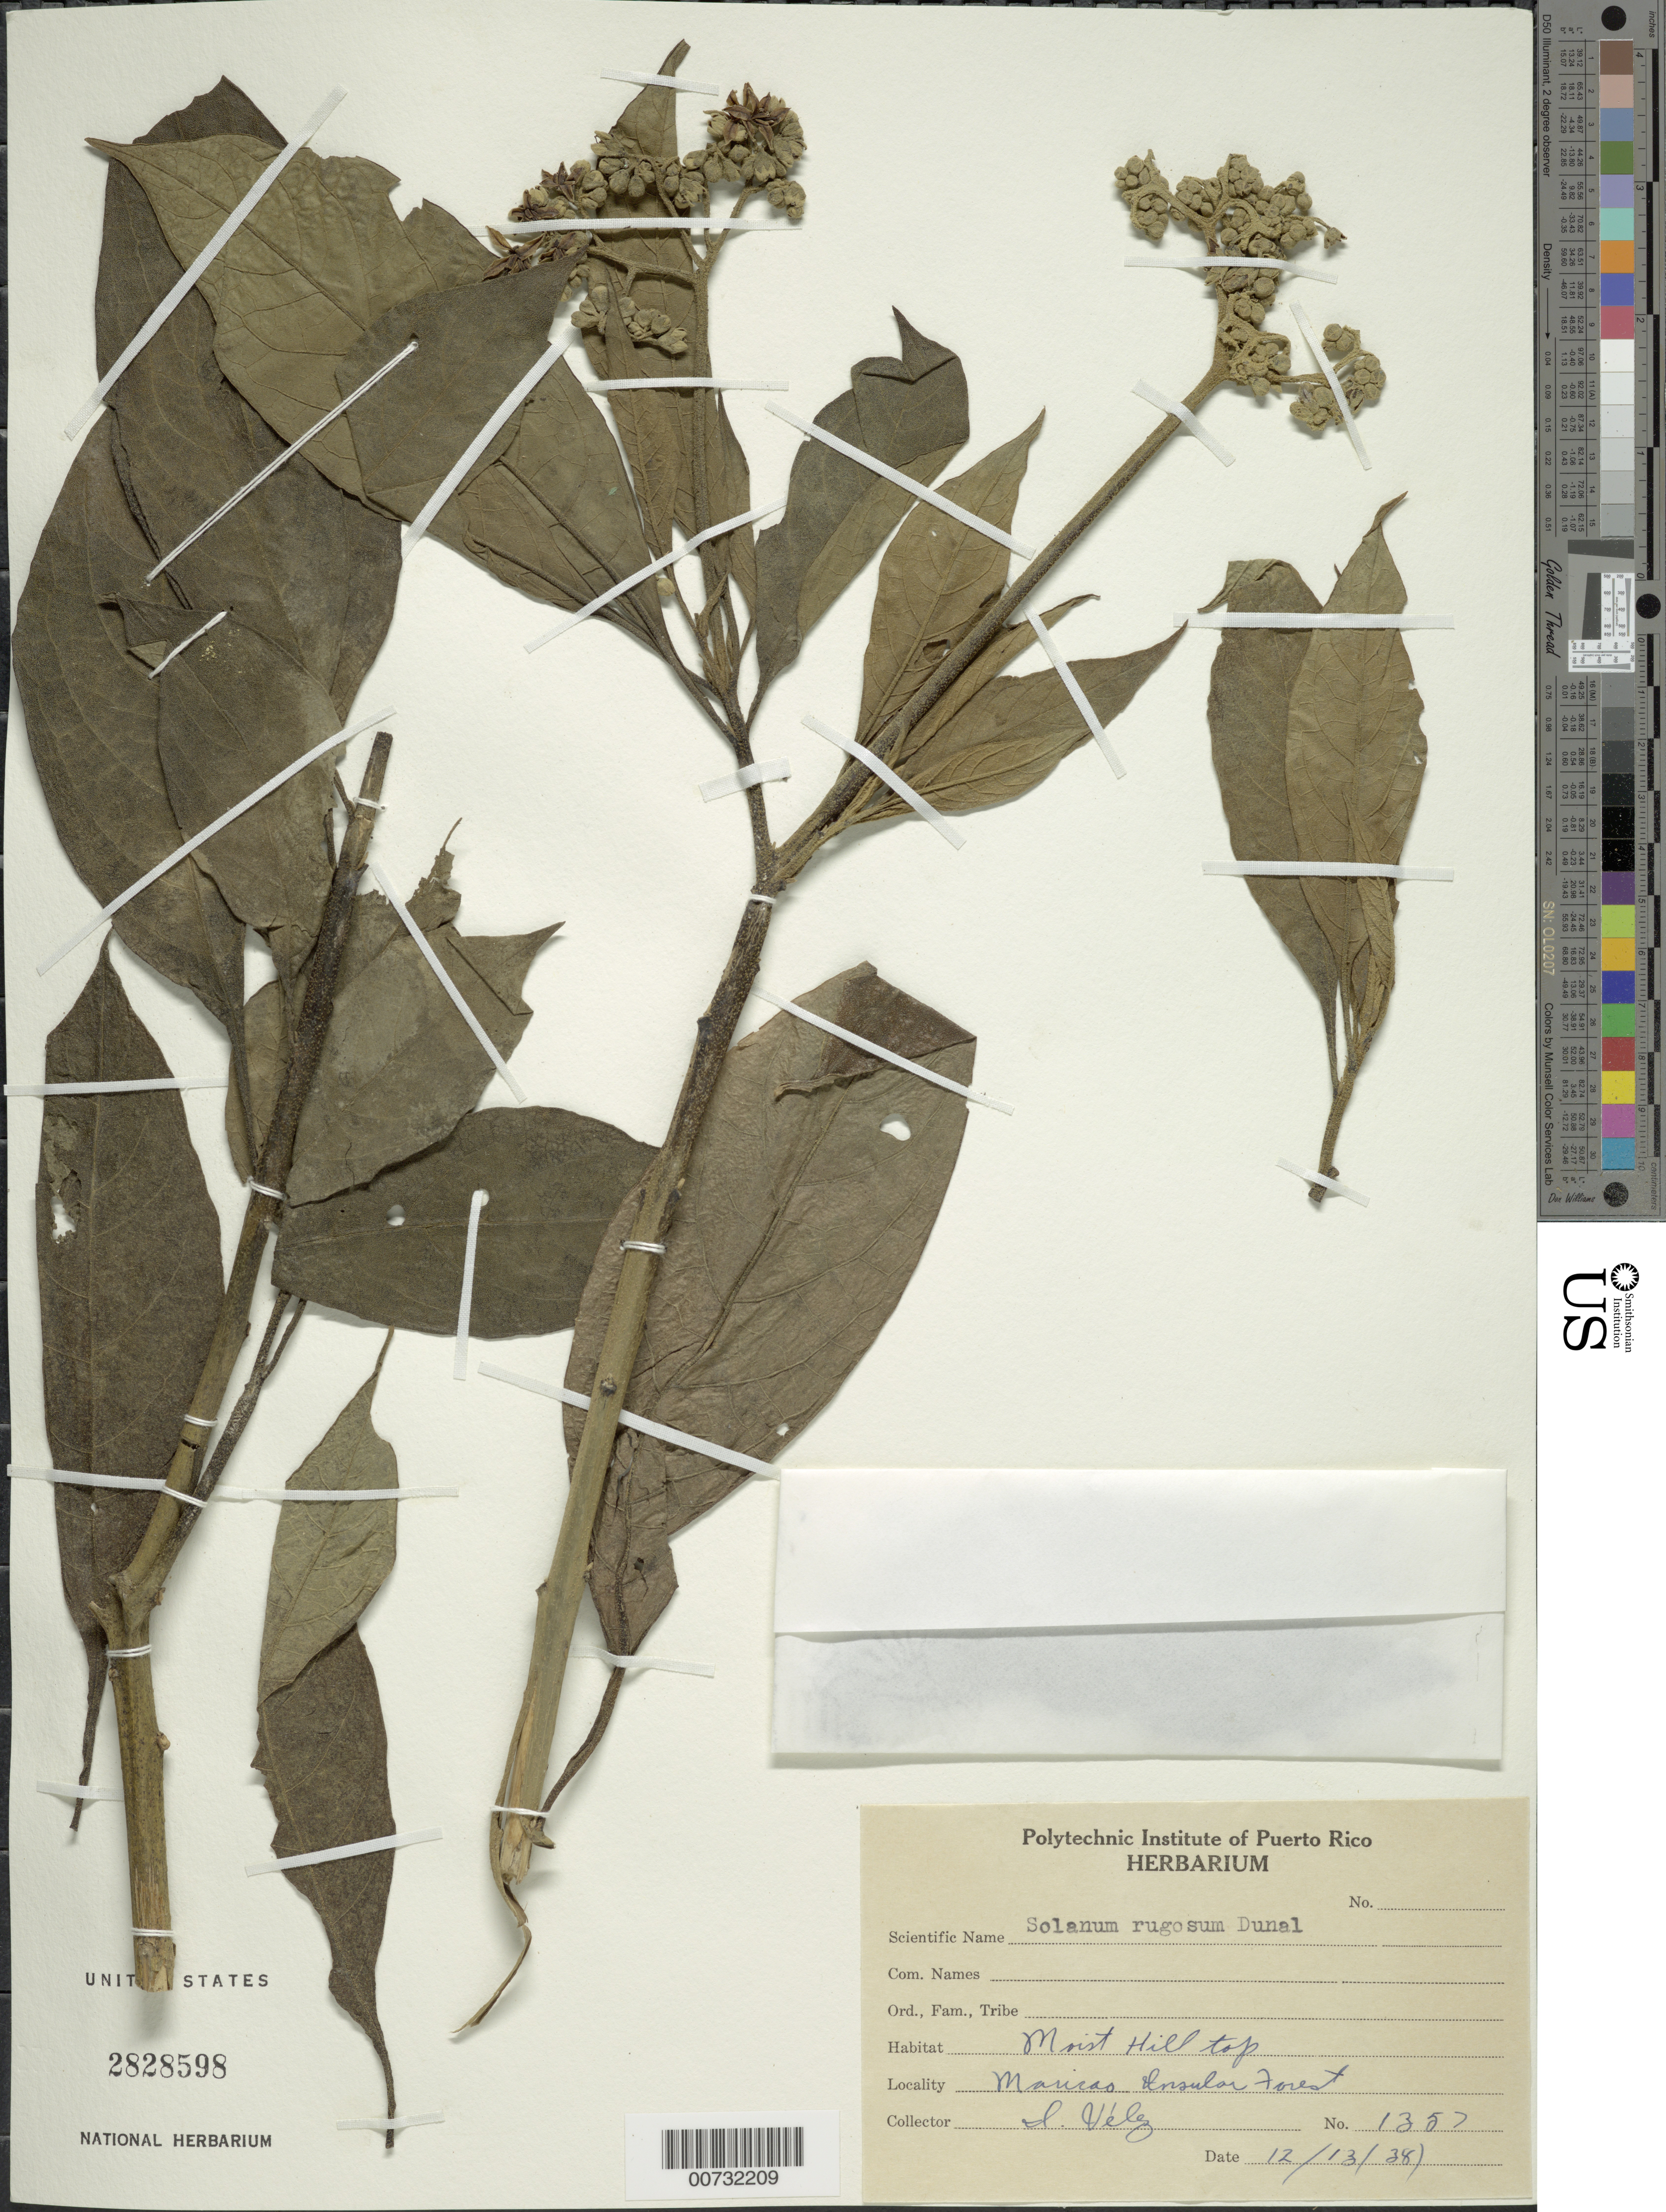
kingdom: Plantae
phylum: Tracheophyta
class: Magnoliopsida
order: Solanales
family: Solanaceae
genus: Solanum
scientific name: Solanum rugosum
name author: Dunal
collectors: I. Velez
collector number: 1357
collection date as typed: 13 Dec 1938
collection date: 1938-12-13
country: Puerto Rico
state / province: Maricao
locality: Maricao Insular forest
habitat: Moist hill top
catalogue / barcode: US 2828598